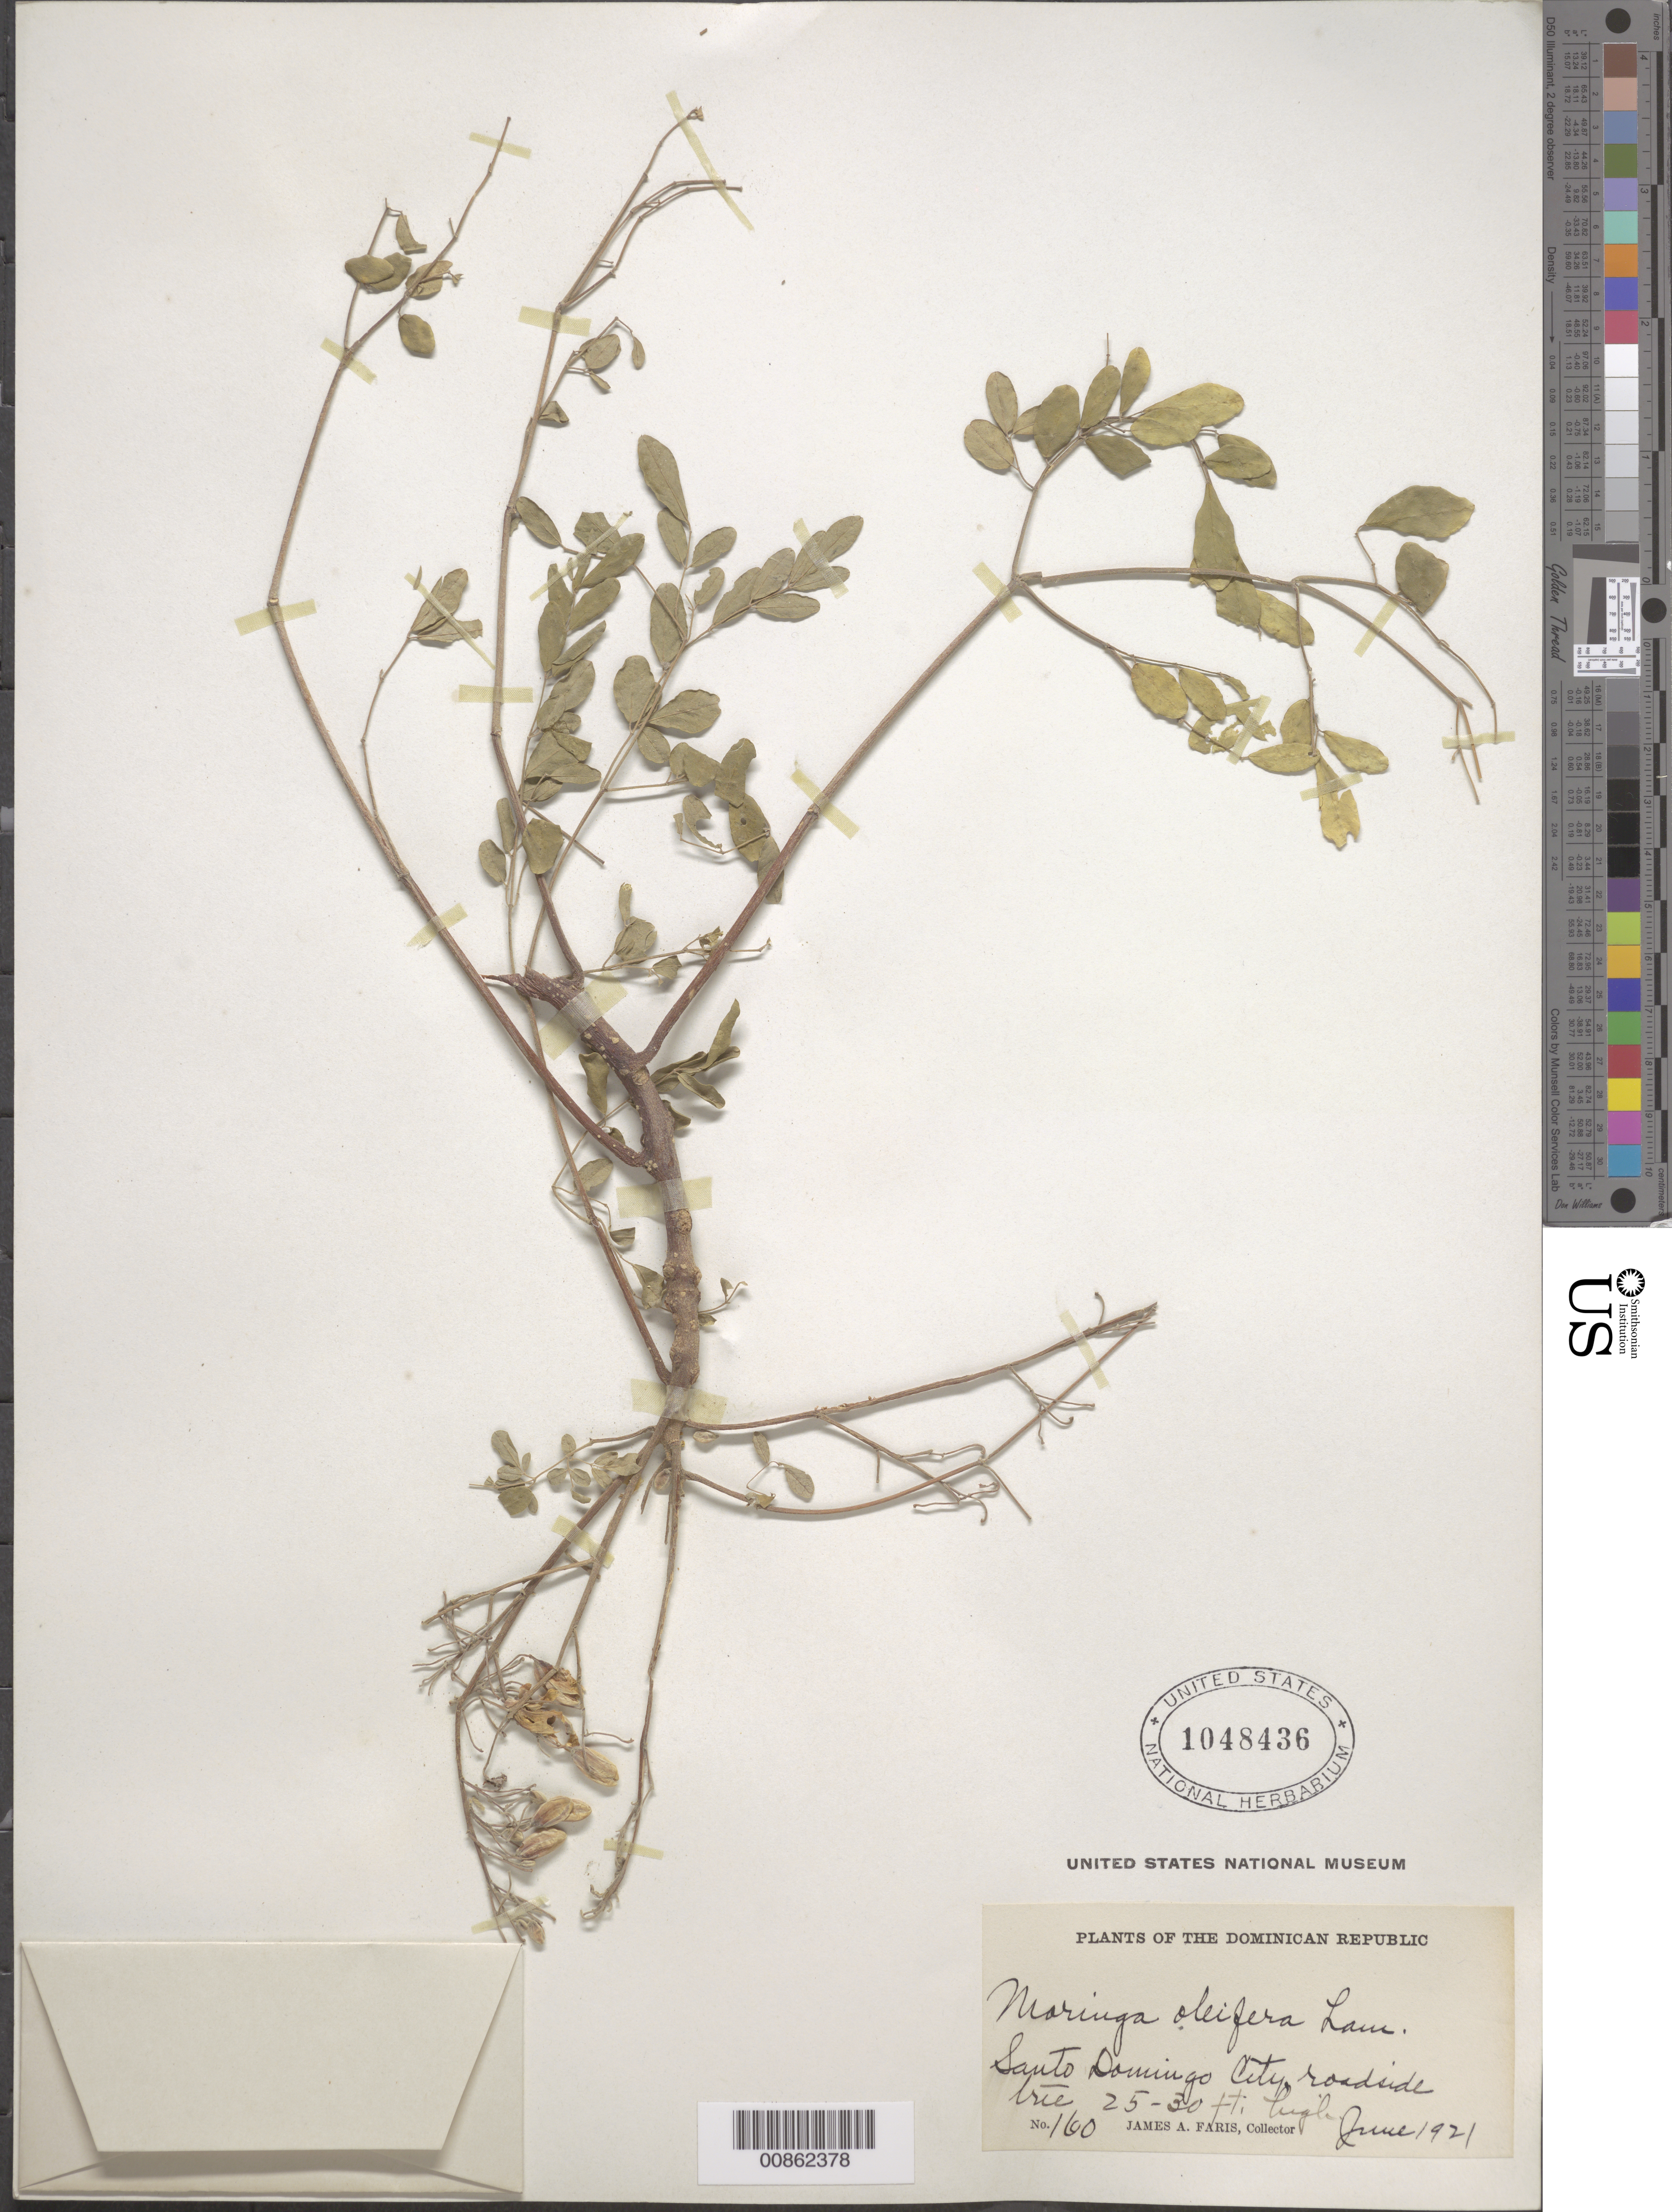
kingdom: Plantae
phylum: Tracheophyta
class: Magnoliopsida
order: Brassicales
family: Moringaceae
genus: Moringa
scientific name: Moringa oleifera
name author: Lam.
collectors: J. Faris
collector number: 160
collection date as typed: Jun 1921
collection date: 1921-06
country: Dominican Republic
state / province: San Cristóbal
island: Hispaniola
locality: Santo Domingo City.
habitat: Roadside.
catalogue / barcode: US 1048436